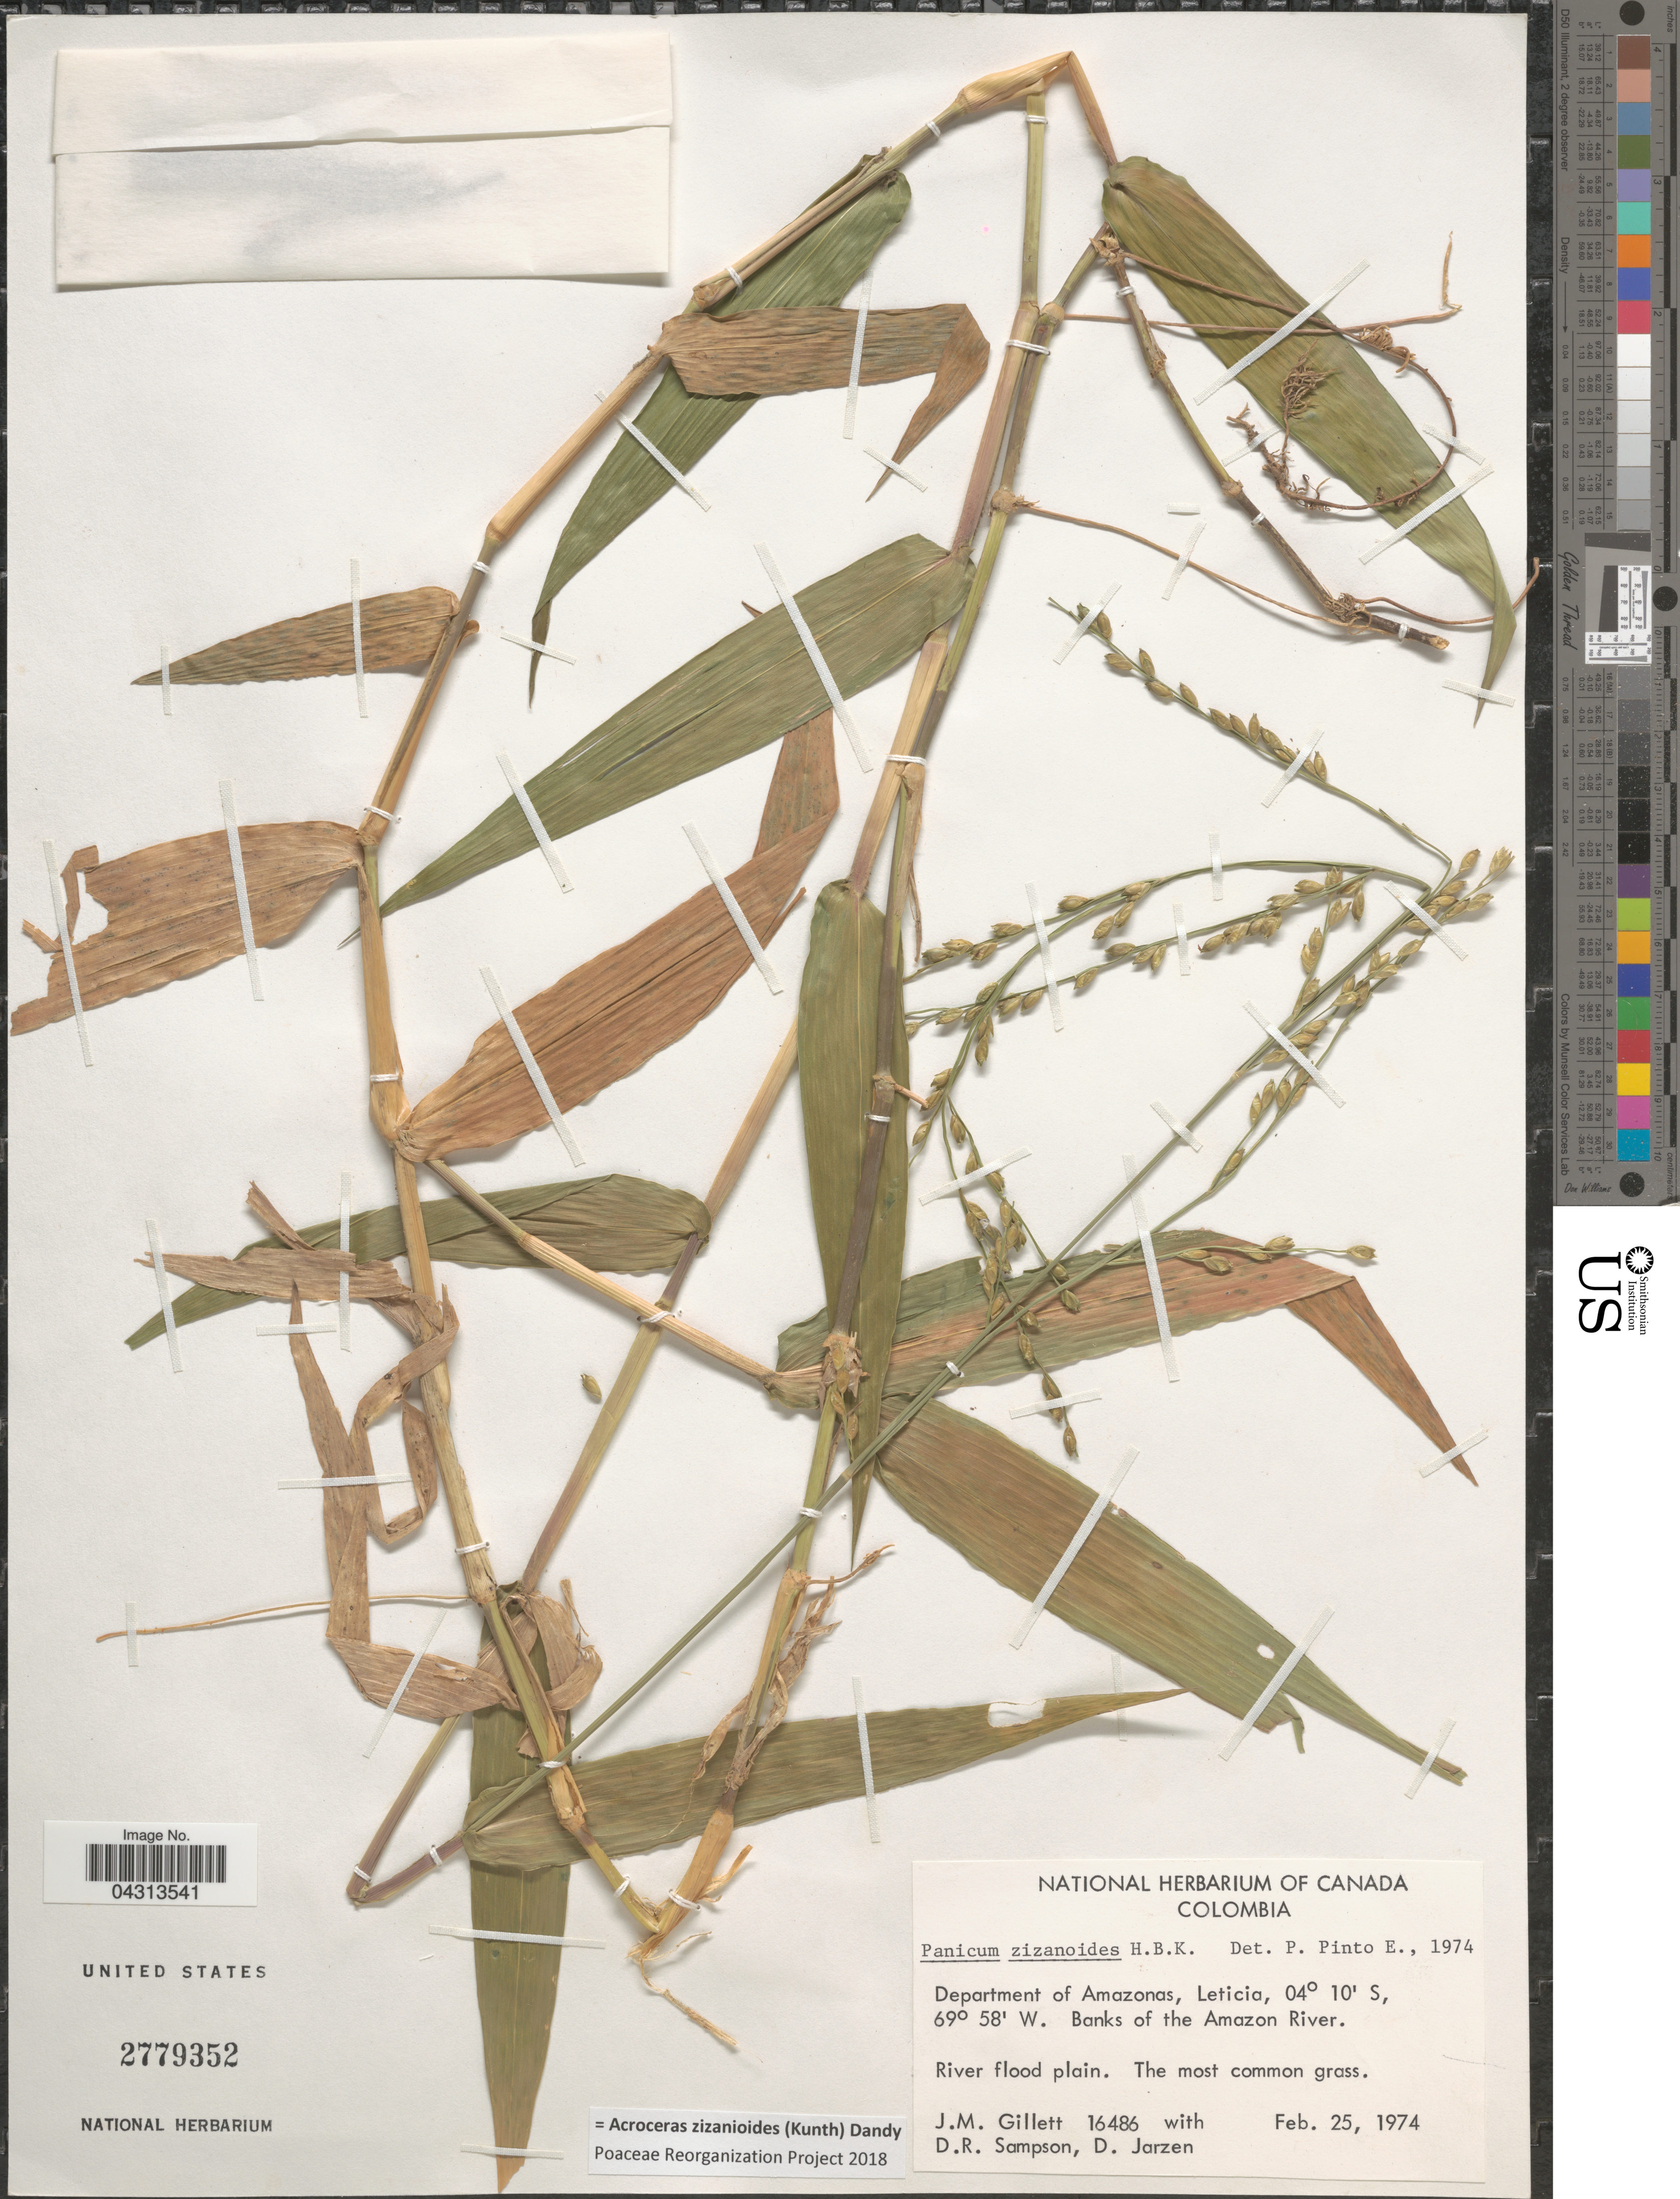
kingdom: Plantae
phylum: Tracheophyta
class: Liliopsida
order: Poales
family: Poaceae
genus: Acroceras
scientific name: Acroceras zizanioides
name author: (Kunth) Dandy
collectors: J. M. Gillett, D. Sampson & D. Jarzen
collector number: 16486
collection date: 1974-02-25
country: Colombia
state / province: Amazônas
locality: Department of Amazonas, Leticia. Banks of the Amazon River.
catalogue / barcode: US 2779352